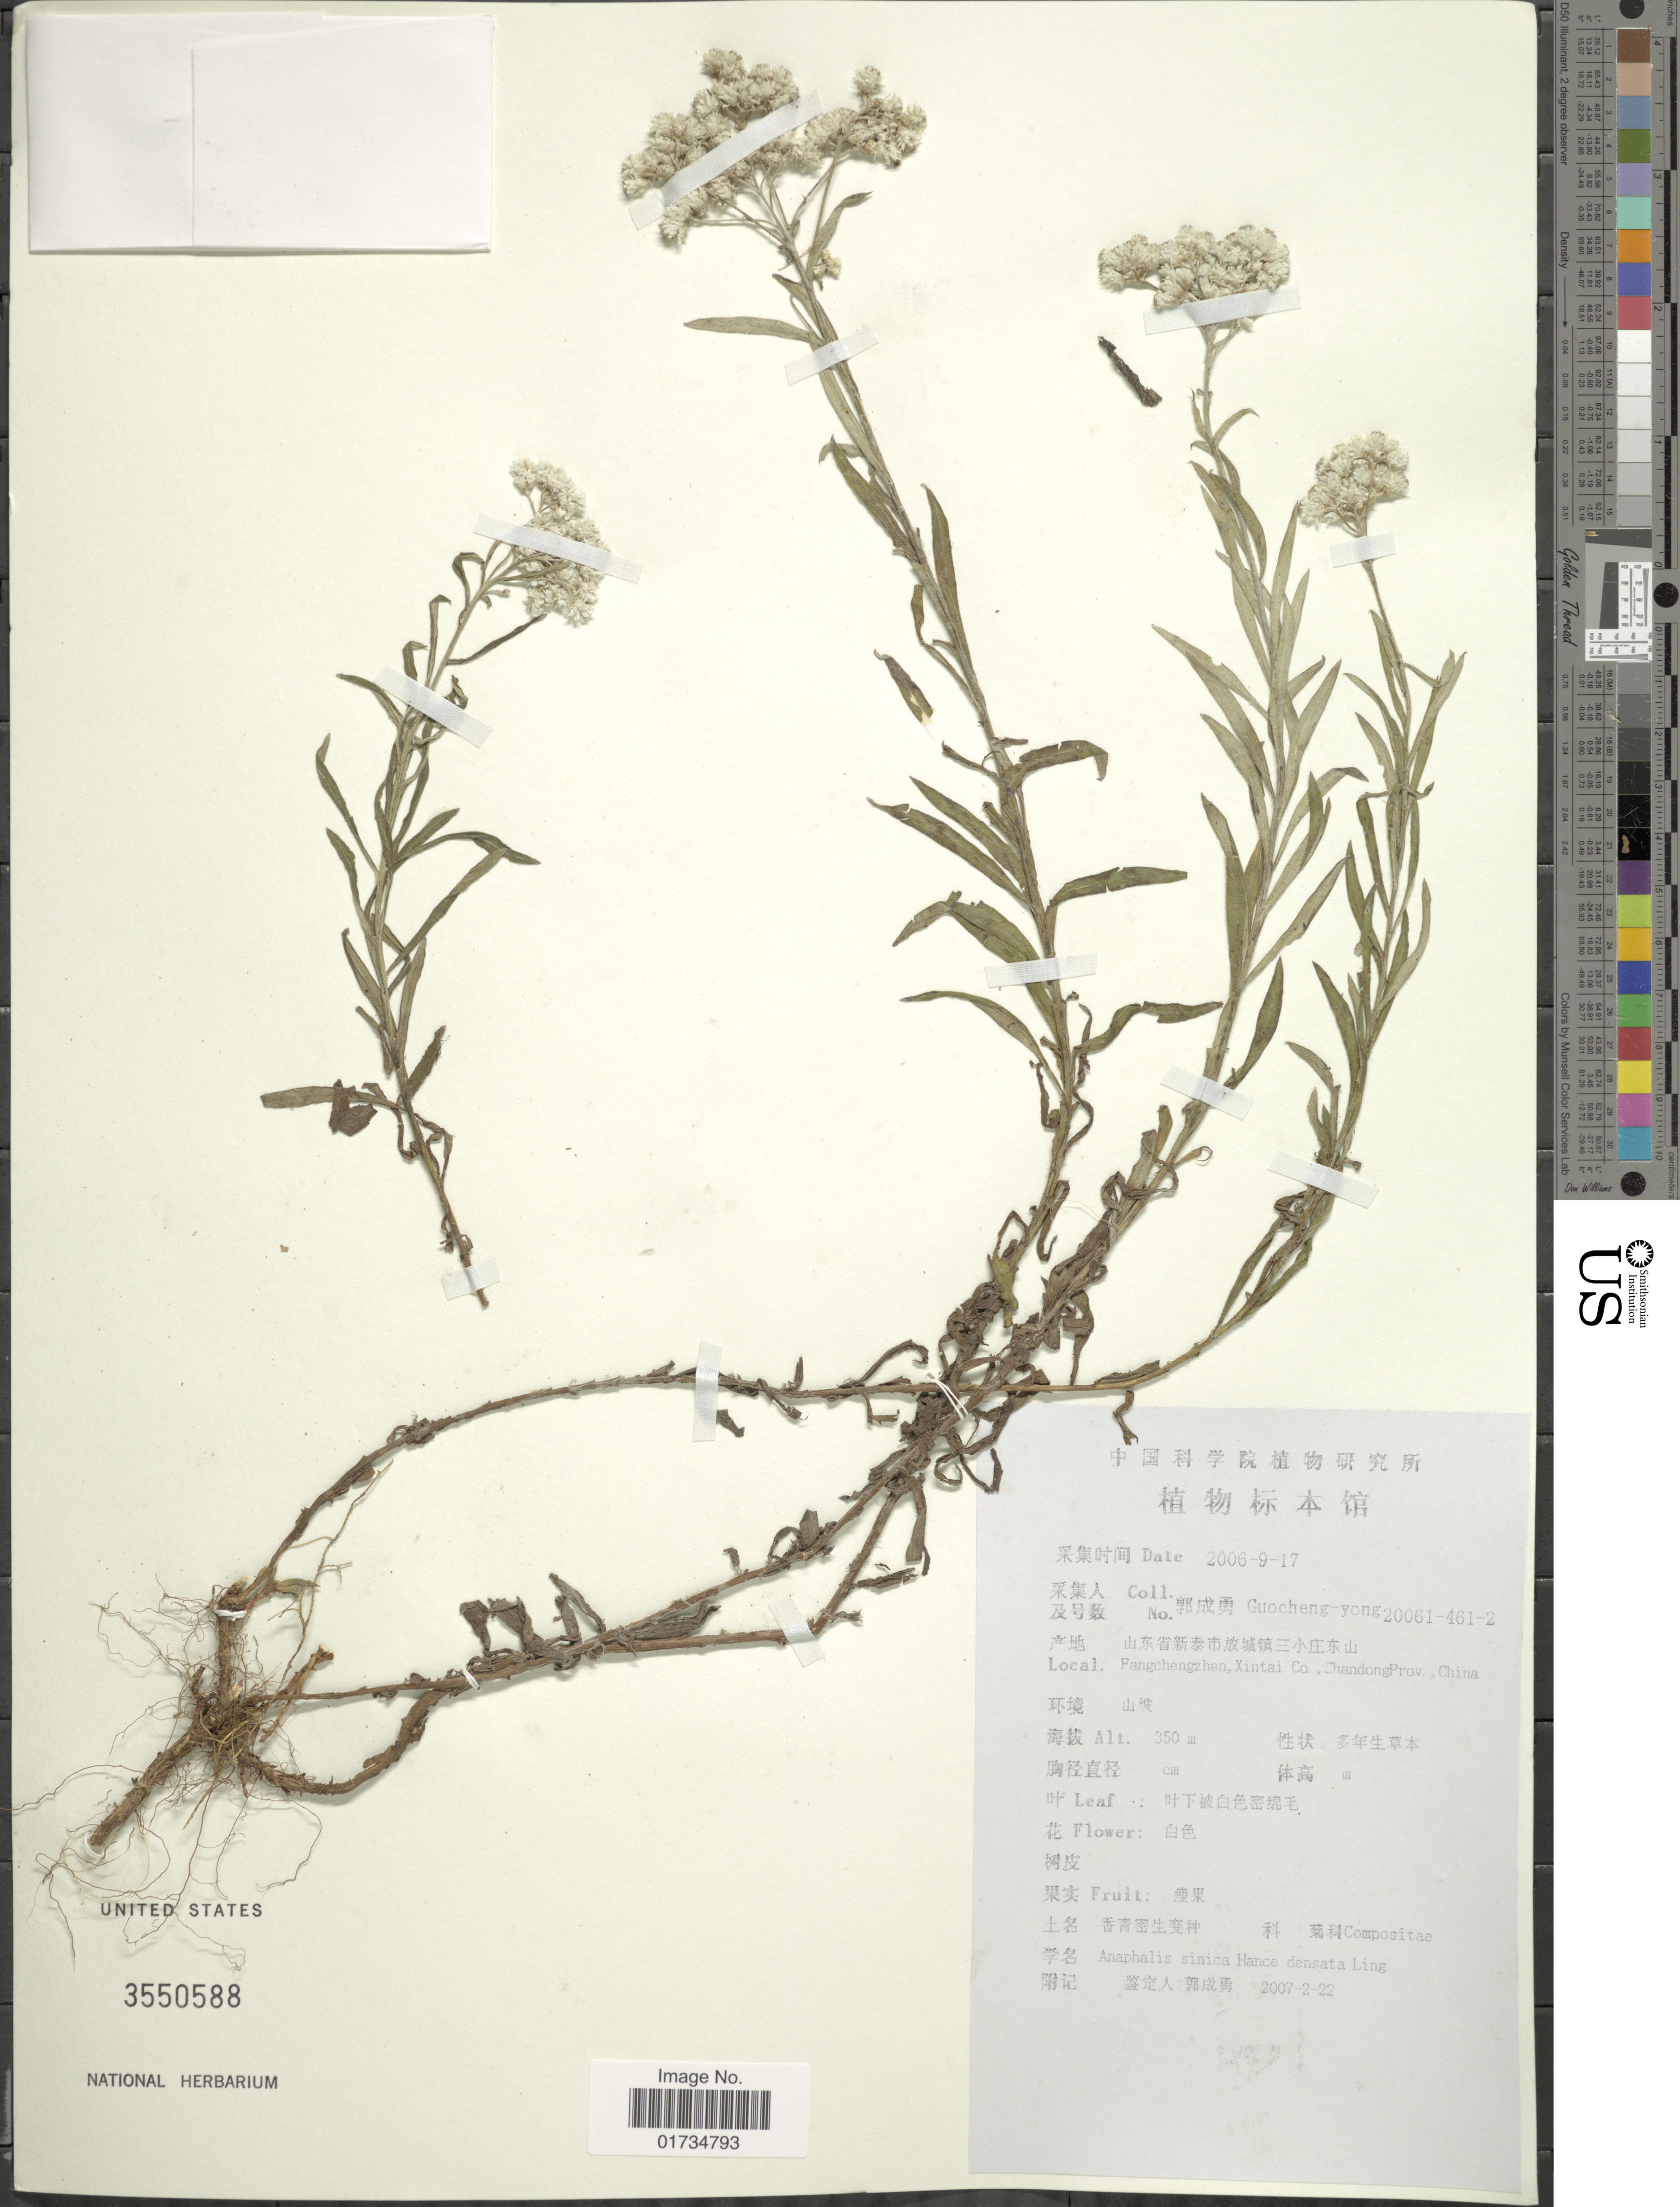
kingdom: Plantae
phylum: Tracheophyta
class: Magnoliopsida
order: Asterales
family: Asteraceae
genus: Anaphalis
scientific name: Anaphalis sinica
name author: Hance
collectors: Guo cheng-yong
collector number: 20061-461-2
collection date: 2006-09-17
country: China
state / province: Shandong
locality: Fangchengzhen.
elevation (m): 350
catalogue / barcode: US 3550588